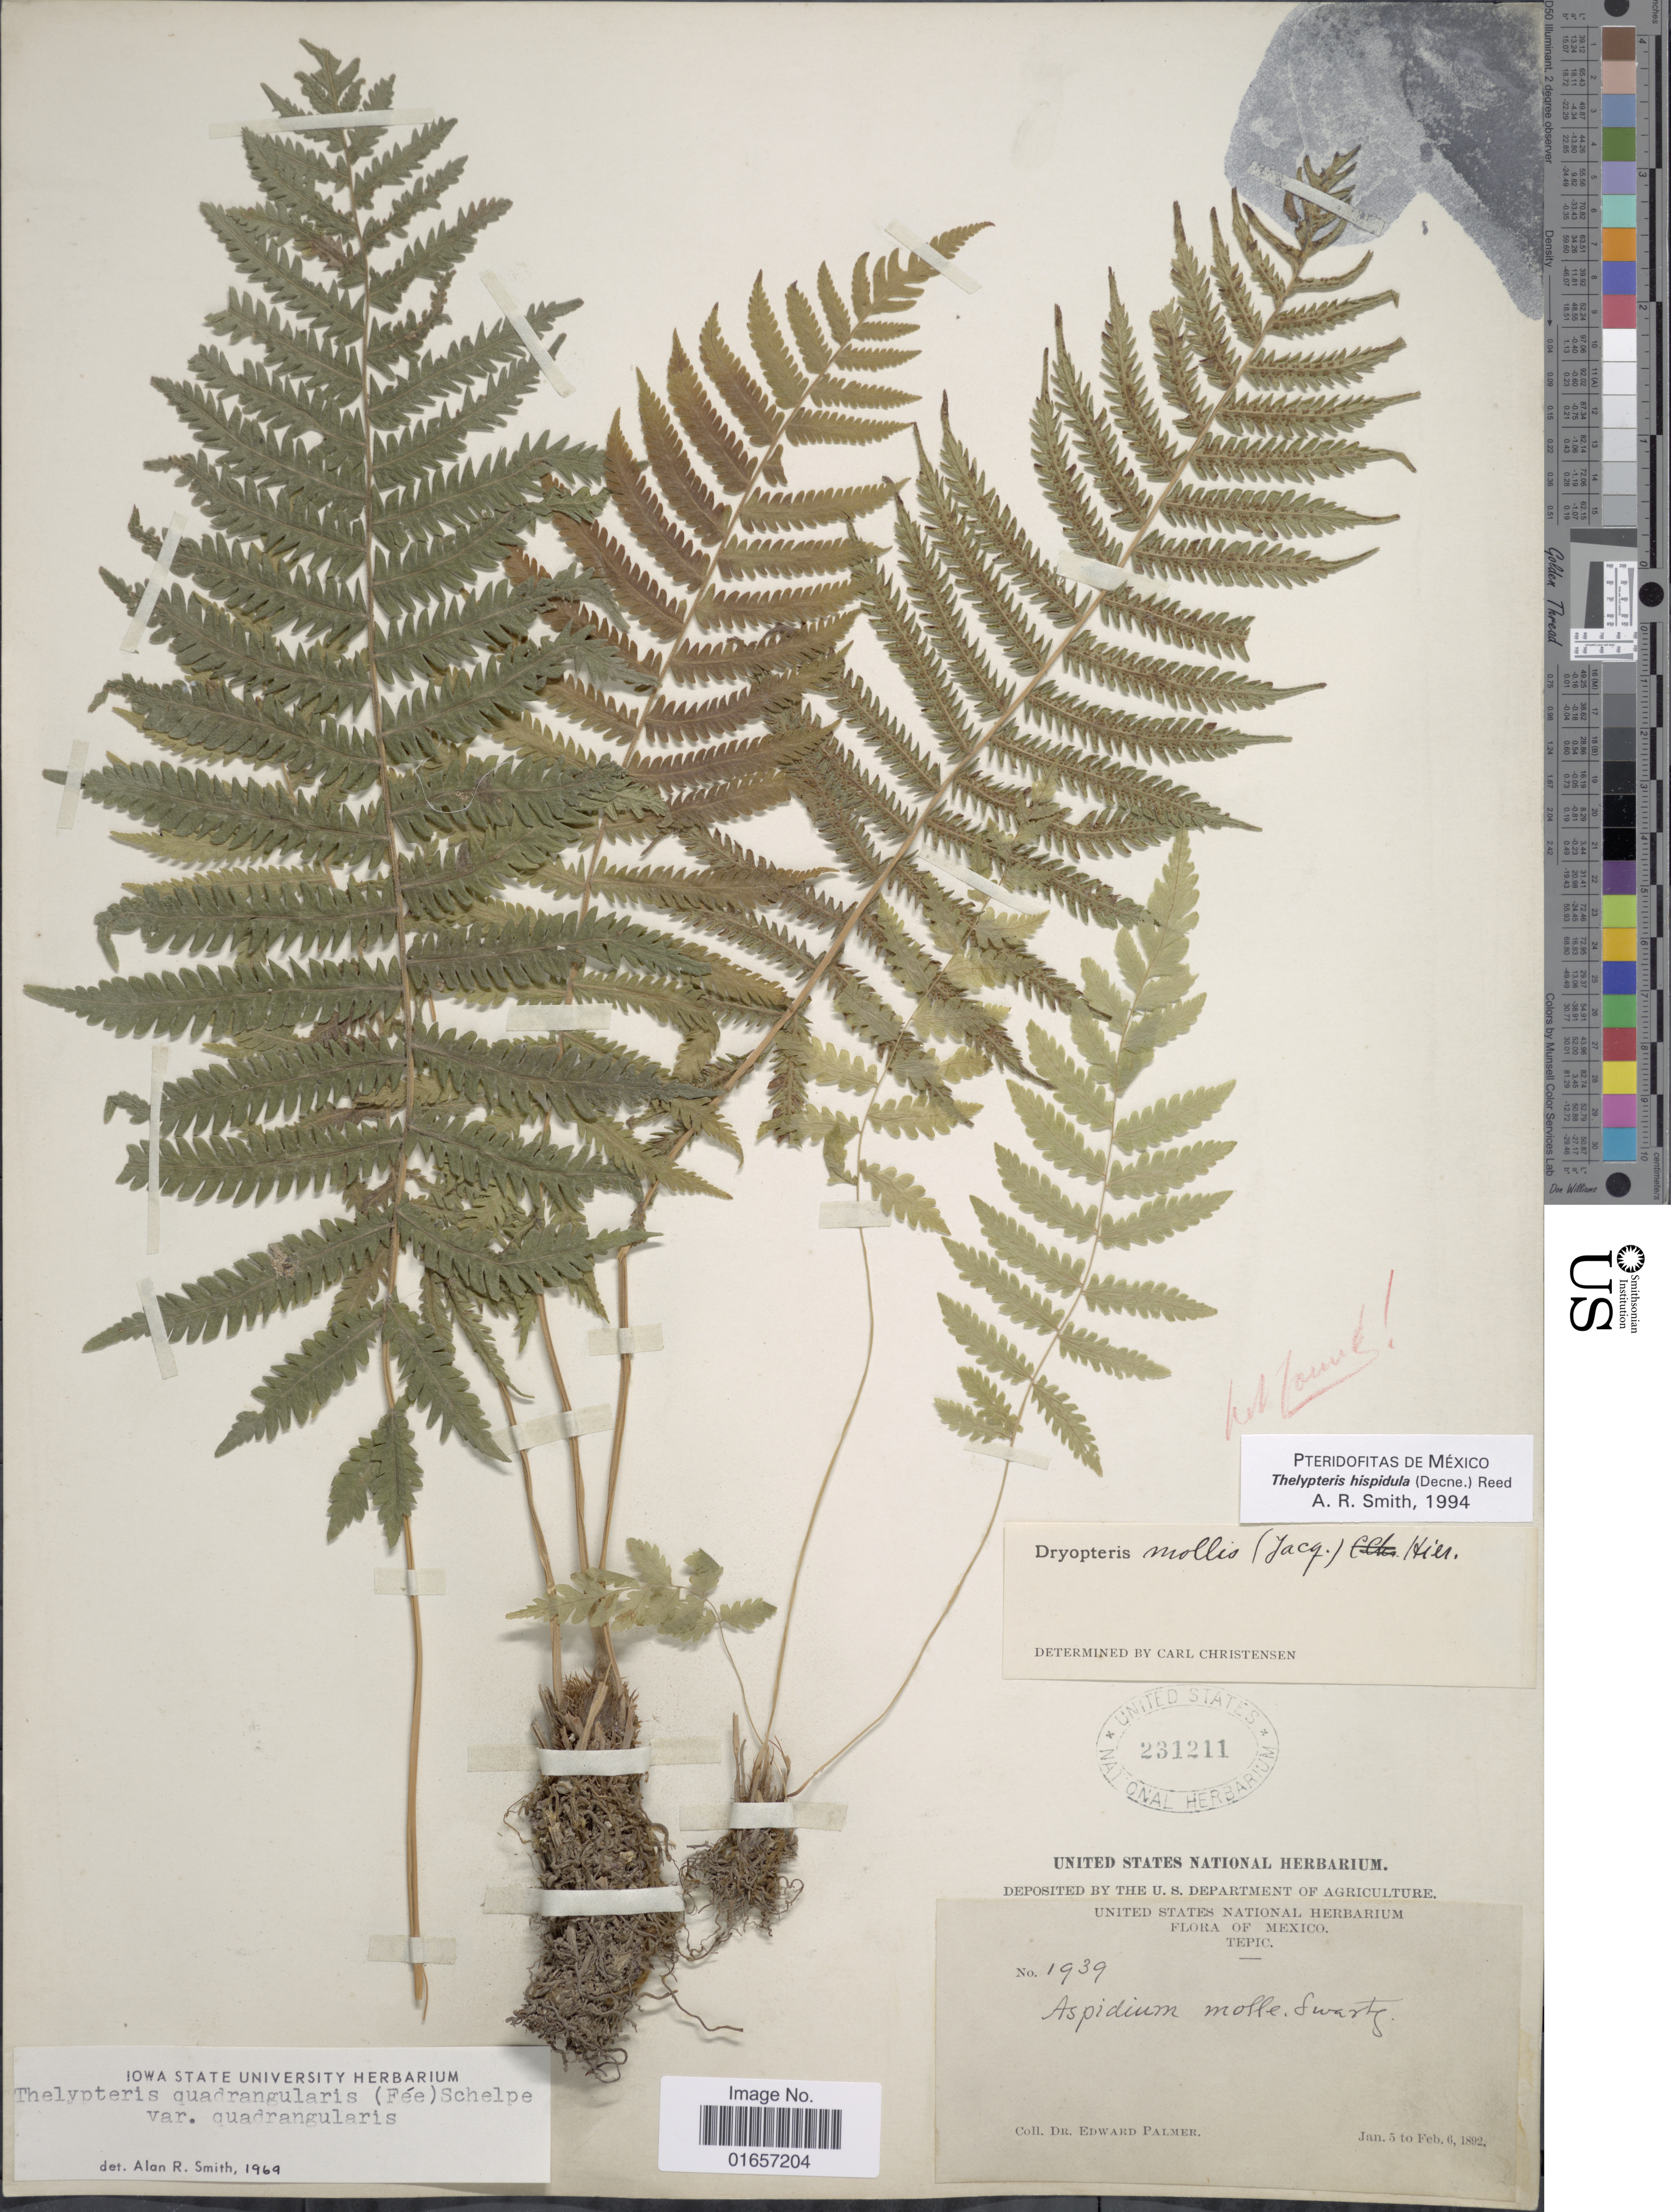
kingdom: Plantae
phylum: Tracheophyta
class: Polypodiopsida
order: Polypodiales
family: Thelypteridaceae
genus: Christella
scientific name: Christella hispidula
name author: (Decne.) Holttum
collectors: E. Palmer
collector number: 1939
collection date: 1892-01-05/1892-02-06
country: Mexico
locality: Tepic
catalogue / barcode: US 231211